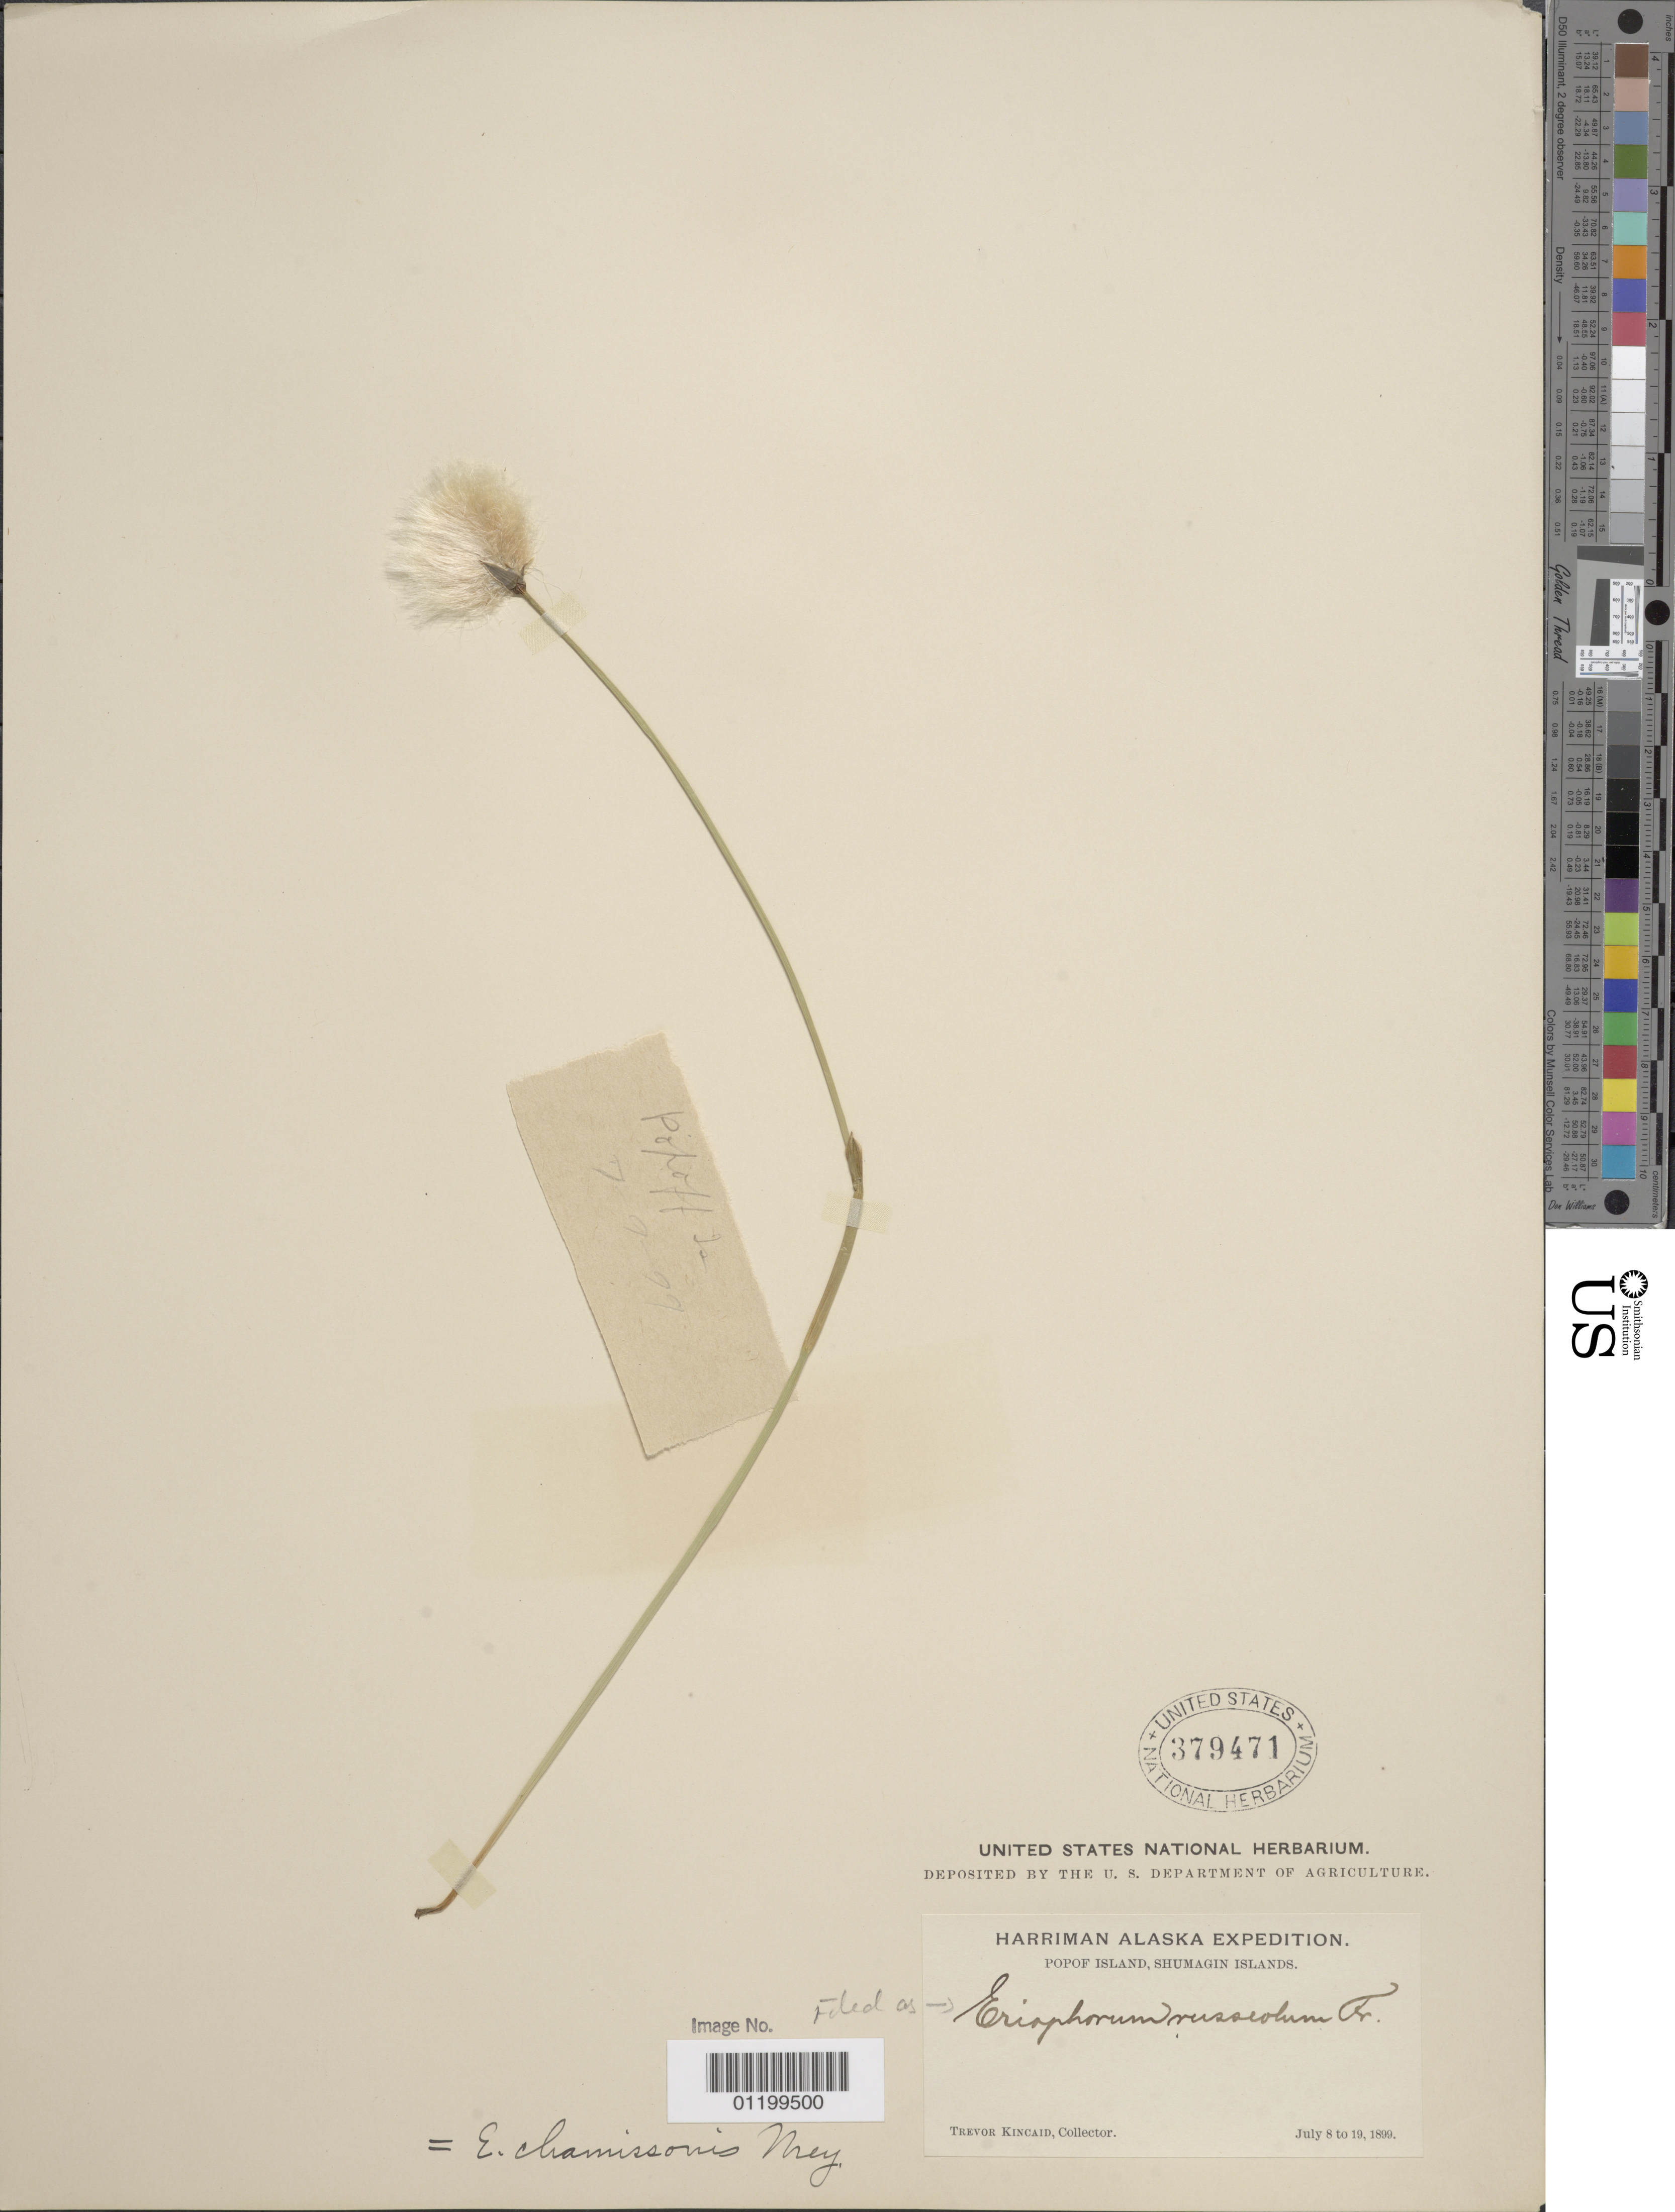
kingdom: Plantae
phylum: Tracheophyta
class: Liliopsida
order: Poales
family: Cyperaceae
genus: Eriophorum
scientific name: Eriophorum chamissonis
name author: C.A. Mey.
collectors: T. C. Kincaid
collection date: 1899-07-08/1899-07-19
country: United States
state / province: Alaska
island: Popof Island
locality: Popof Island, Shumagin Islands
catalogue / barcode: US 379471